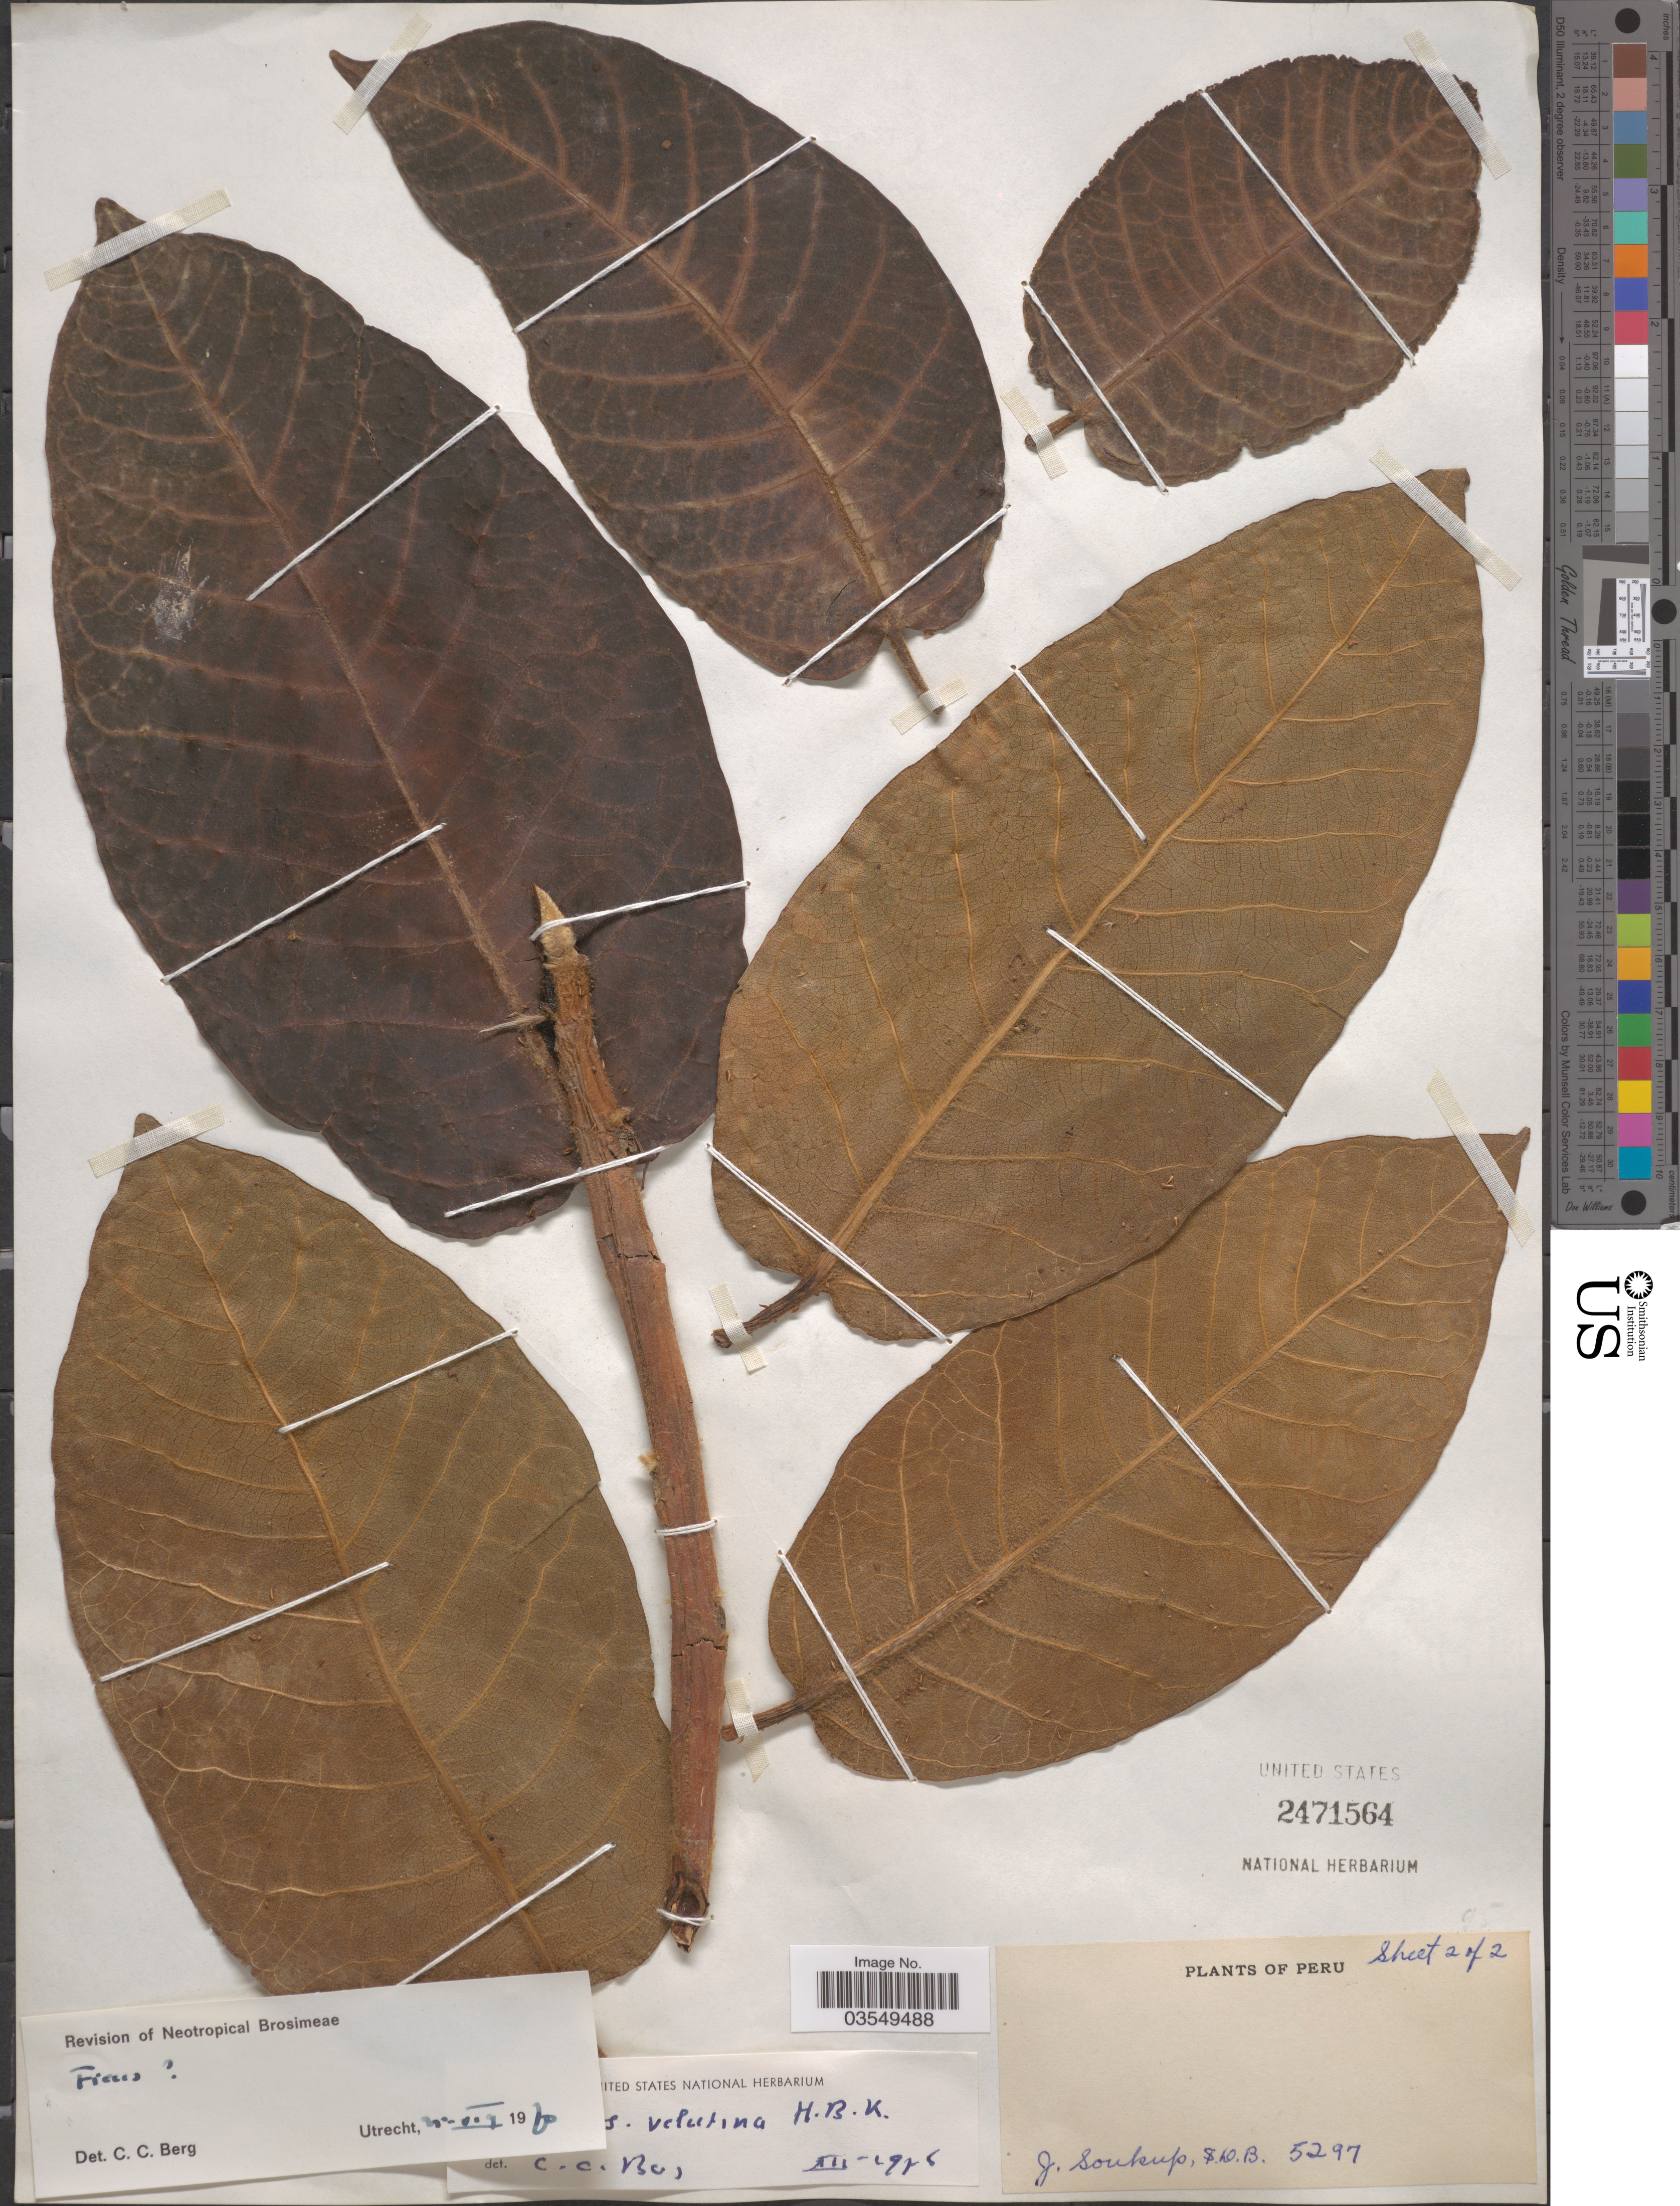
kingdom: Plantae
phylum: Tracheophyta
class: Magnoliopsida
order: Rosales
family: Moraceae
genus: Ficus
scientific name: Ficus velutina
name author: Humb. & Bonpl. ex Willd.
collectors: J. Soukup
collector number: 5297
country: Peru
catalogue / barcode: US 2471564